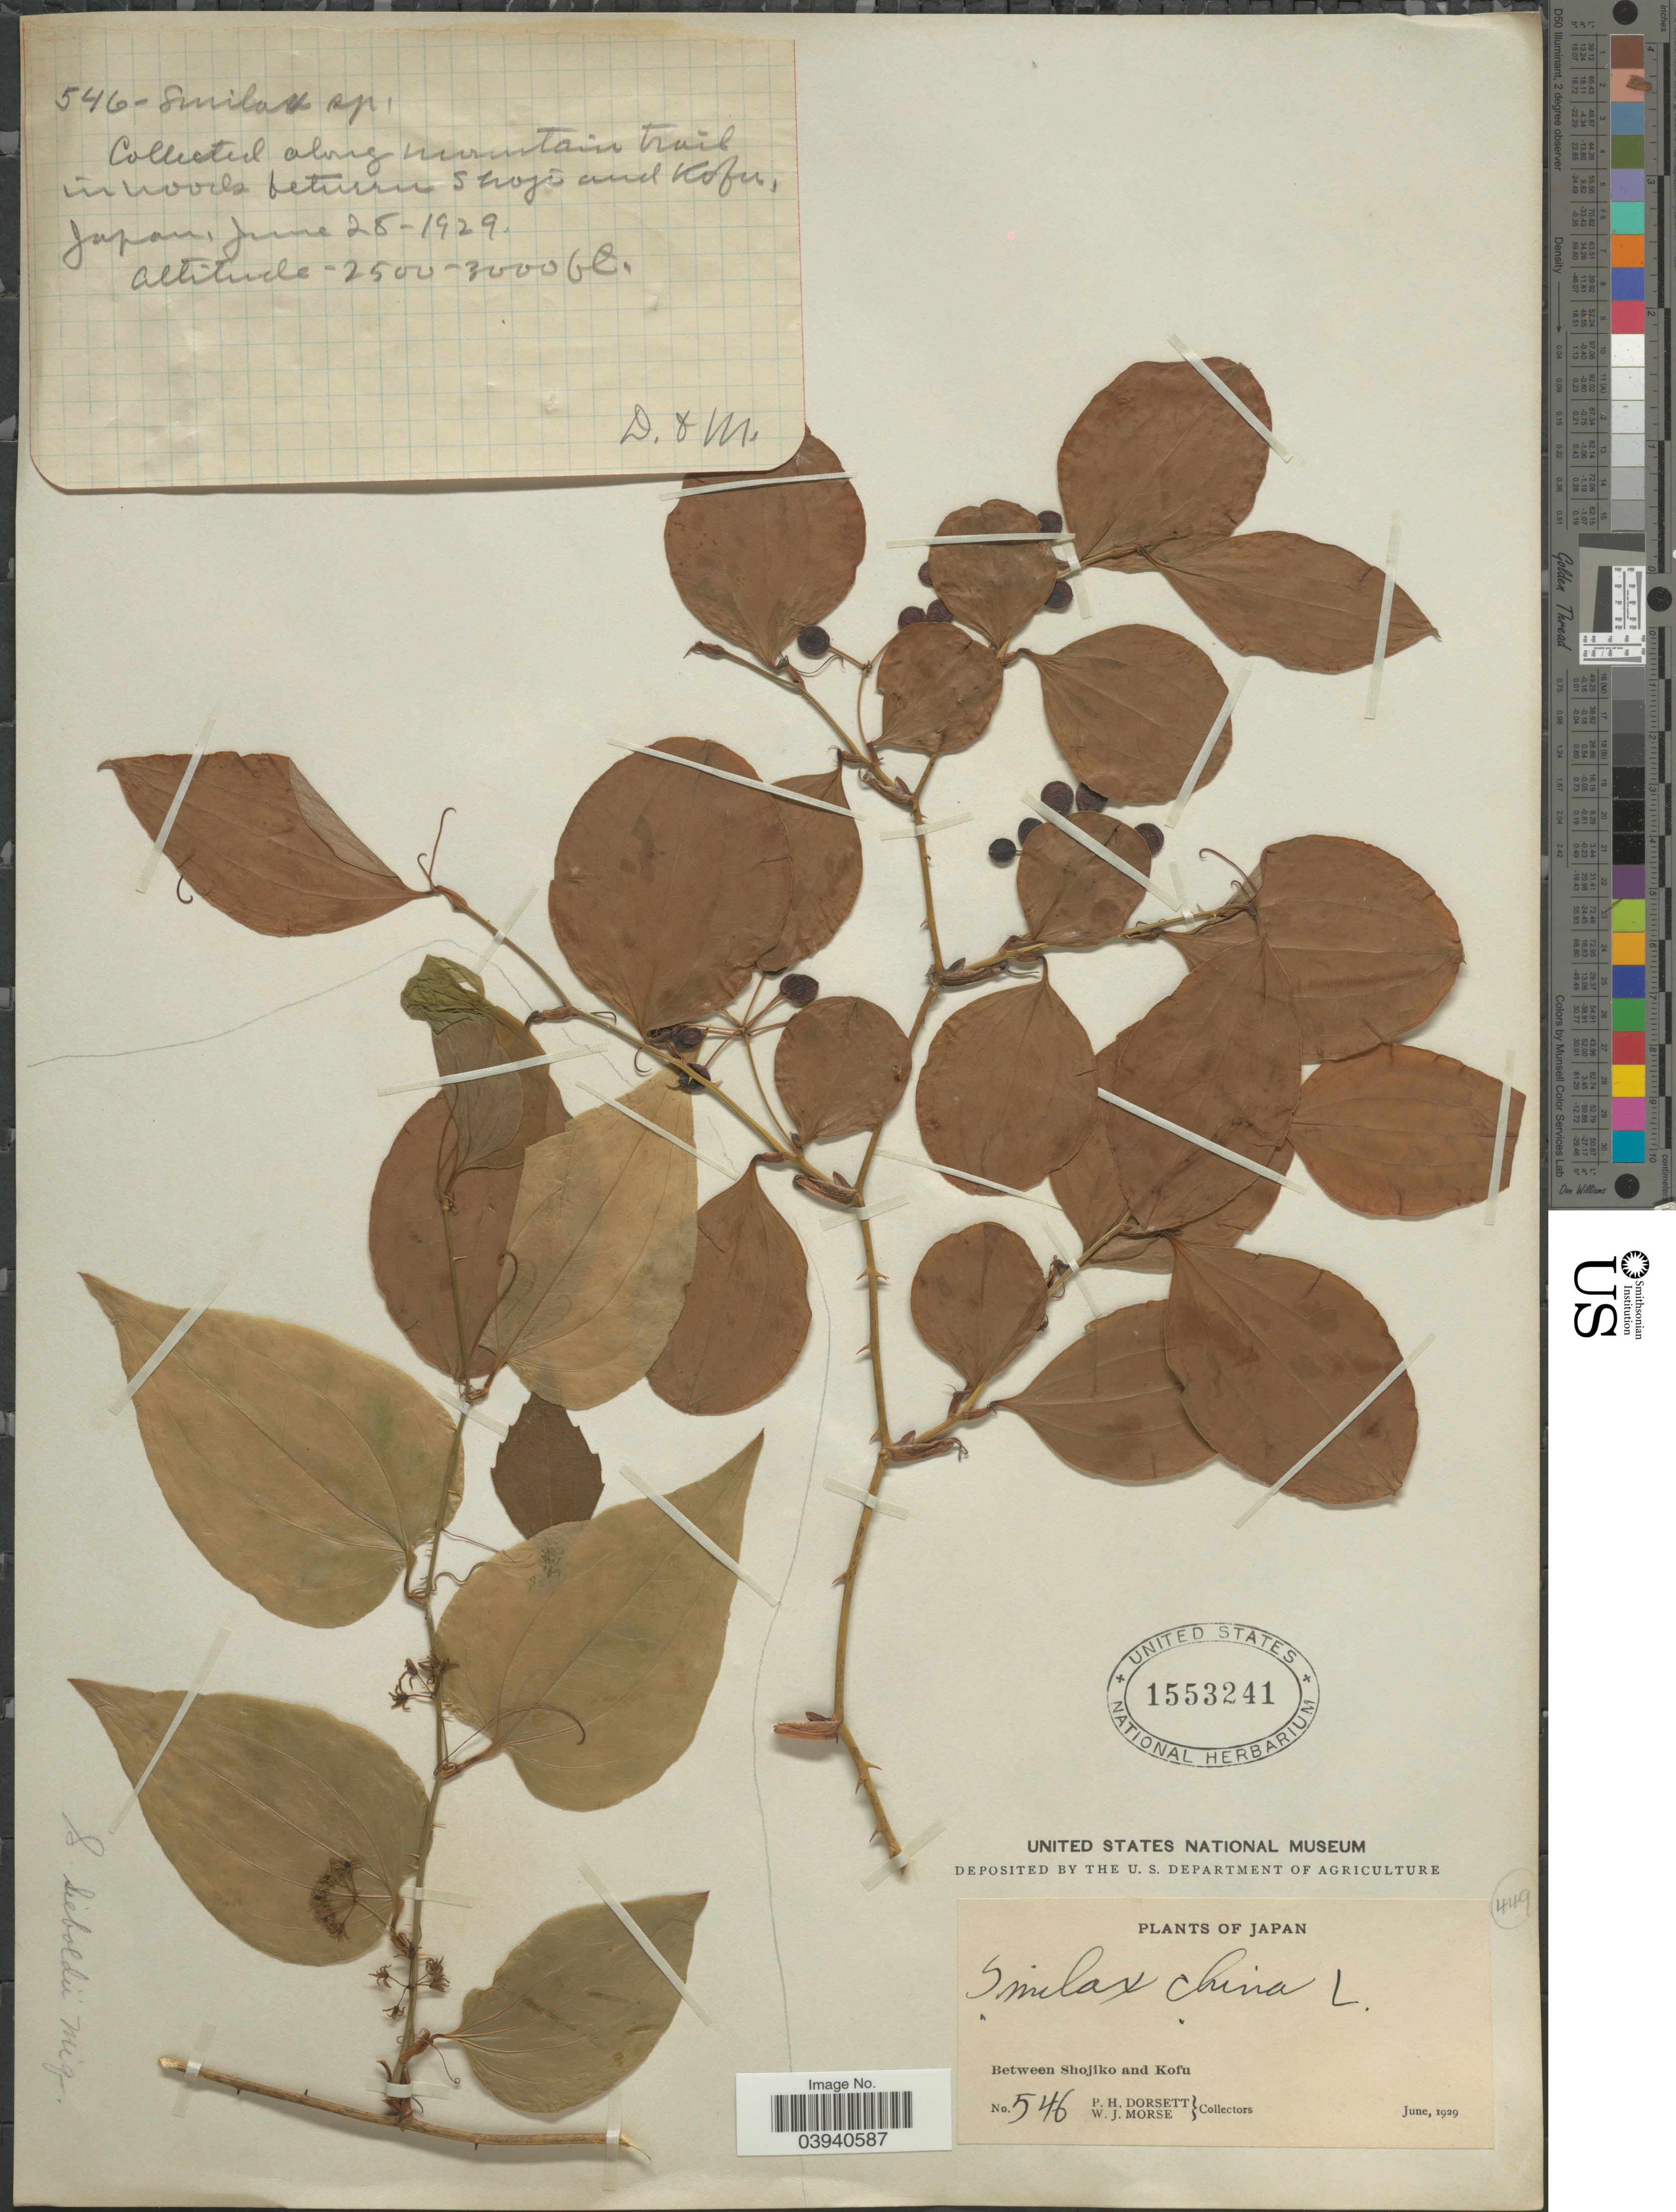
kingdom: Plantae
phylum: Tracheophyta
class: Liliopsida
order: Liliales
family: Smilacaceae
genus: Smilax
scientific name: Smilax china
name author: L.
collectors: P. H. Dorsett & W. J. Morse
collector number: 546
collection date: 1929-06-25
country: Japan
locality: Between Shojiko and Kofu.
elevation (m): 762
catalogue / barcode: US 1553241